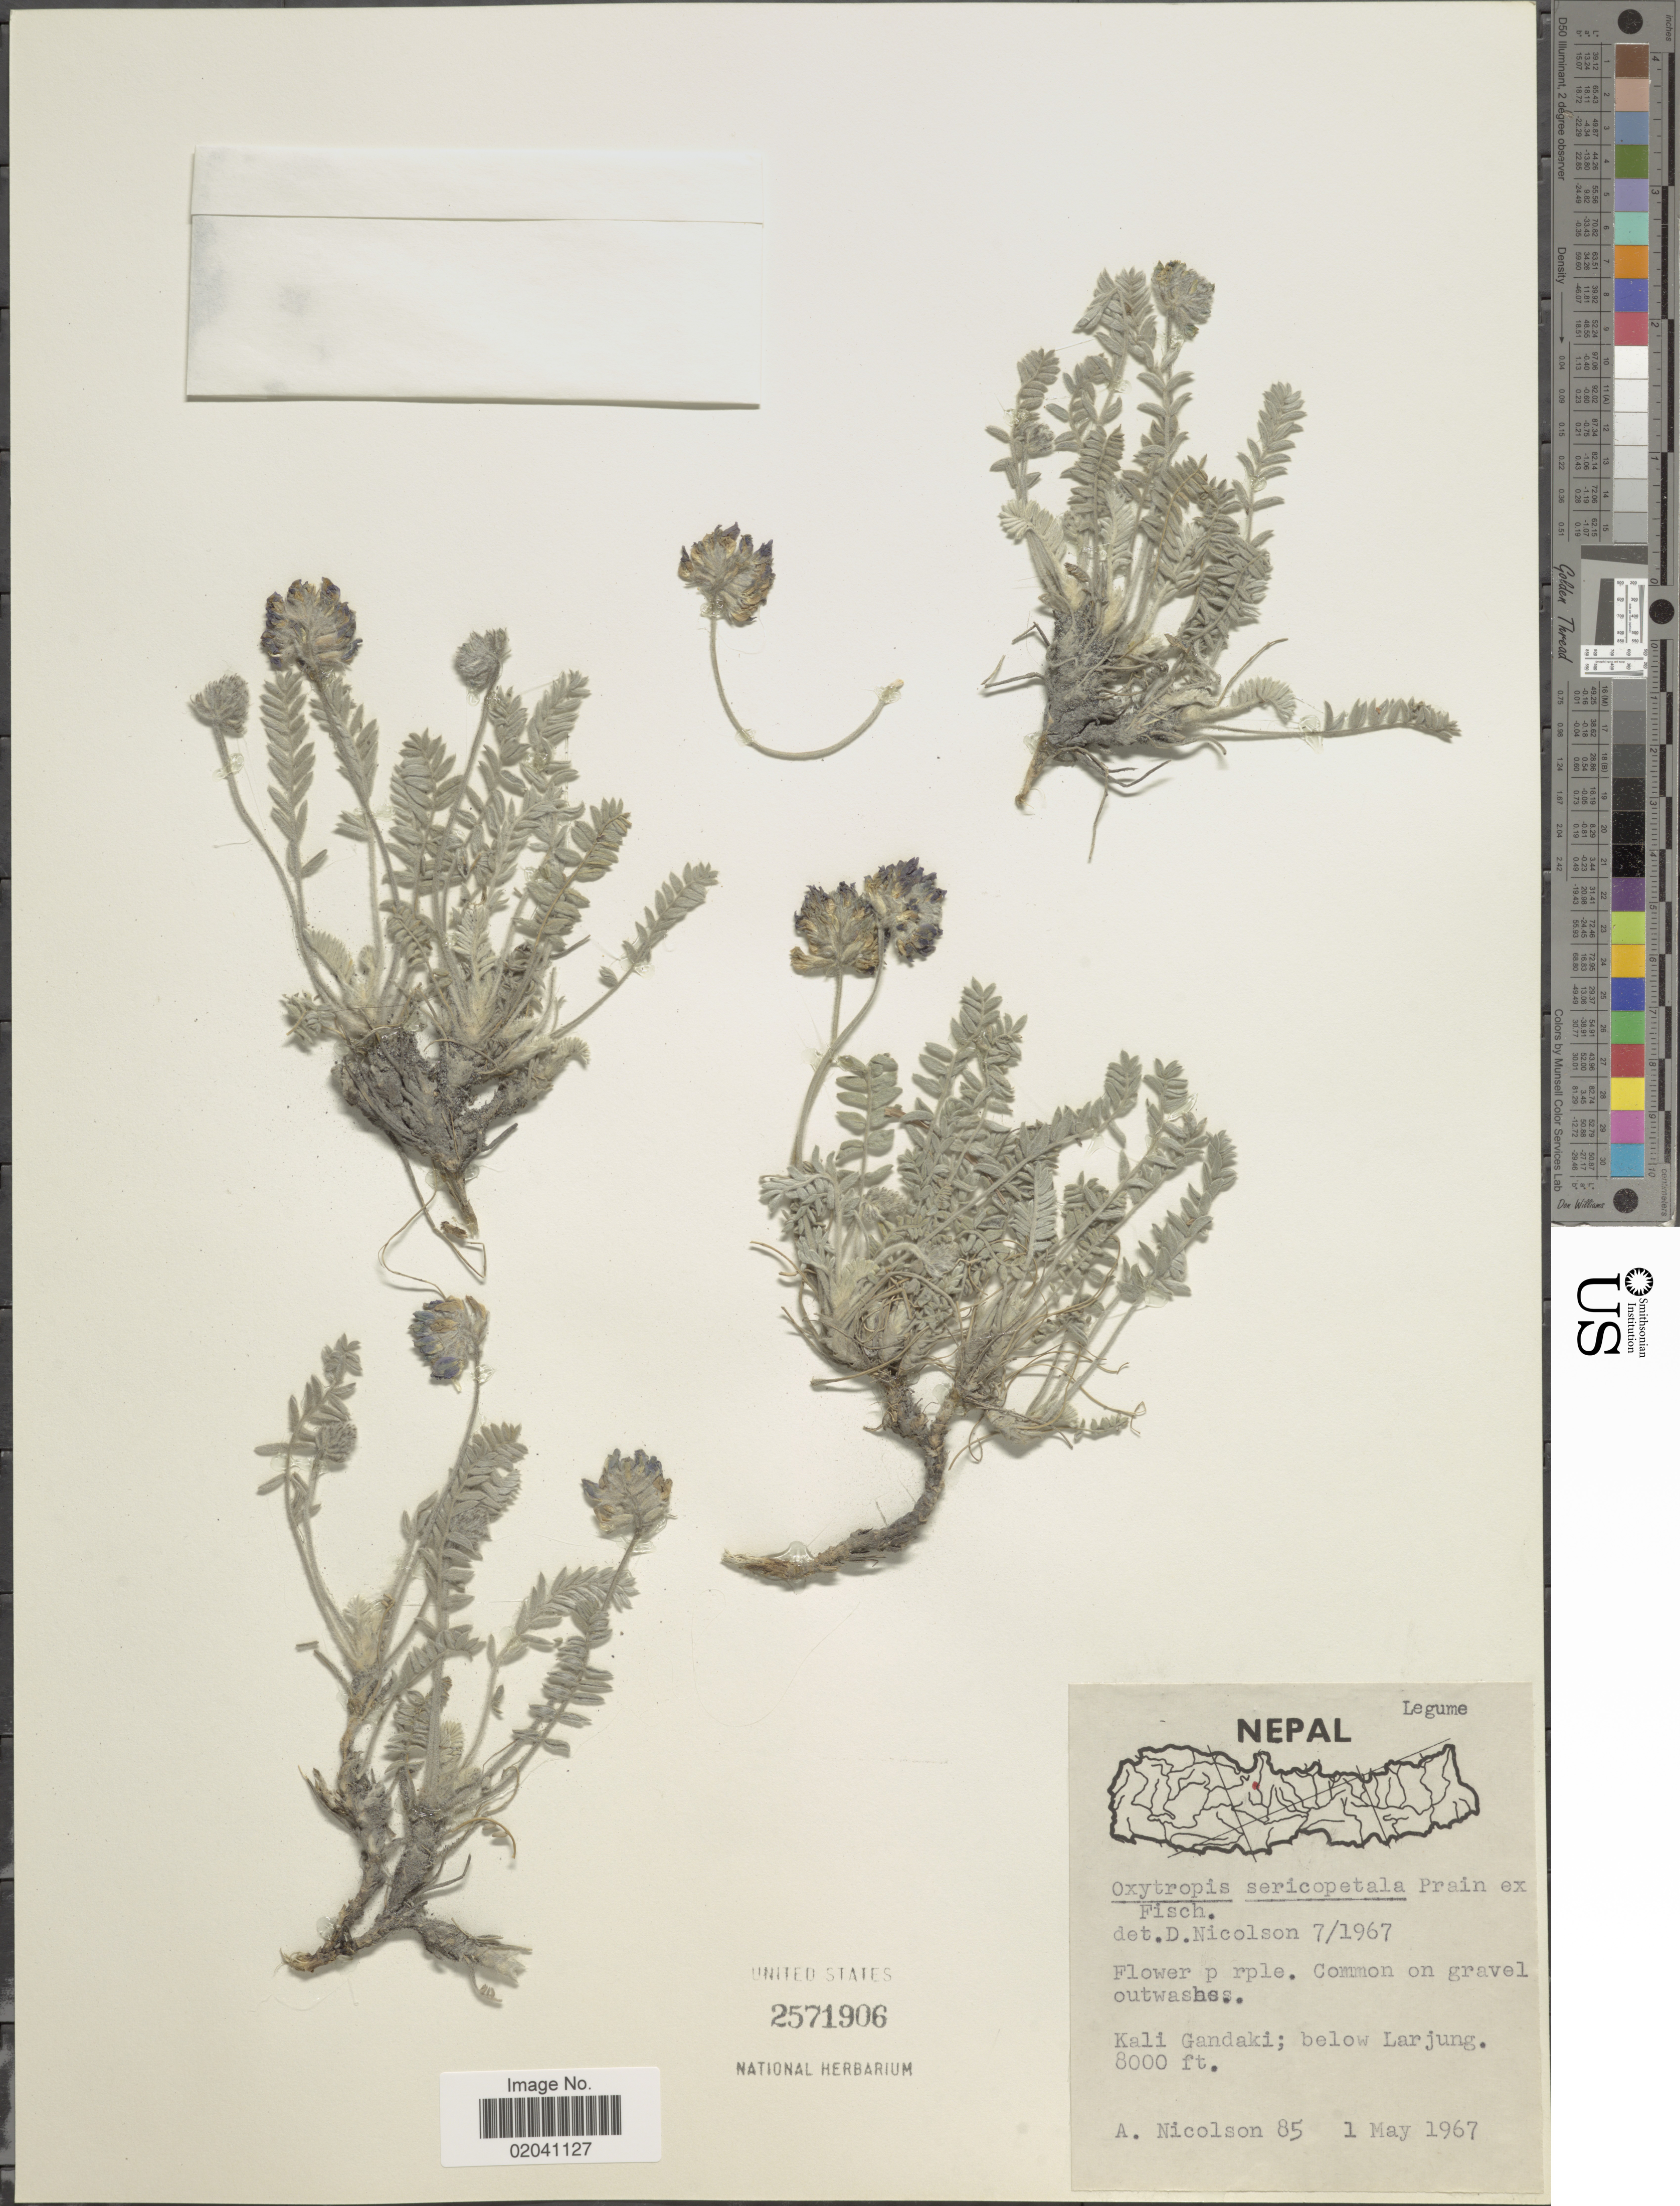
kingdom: Plantae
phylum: Tracheophyta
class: Magnoliopsida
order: Fabales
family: Fabaceae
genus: Oxytropis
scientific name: Oxytropis sericopetala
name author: Prain ex C.E.C. Fisch.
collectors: A. C. Nicolson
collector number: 85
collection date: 1967-05-01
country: Nepal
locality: Kali Gandaki; below Larjung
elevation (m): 2438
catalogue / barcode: US 2571906